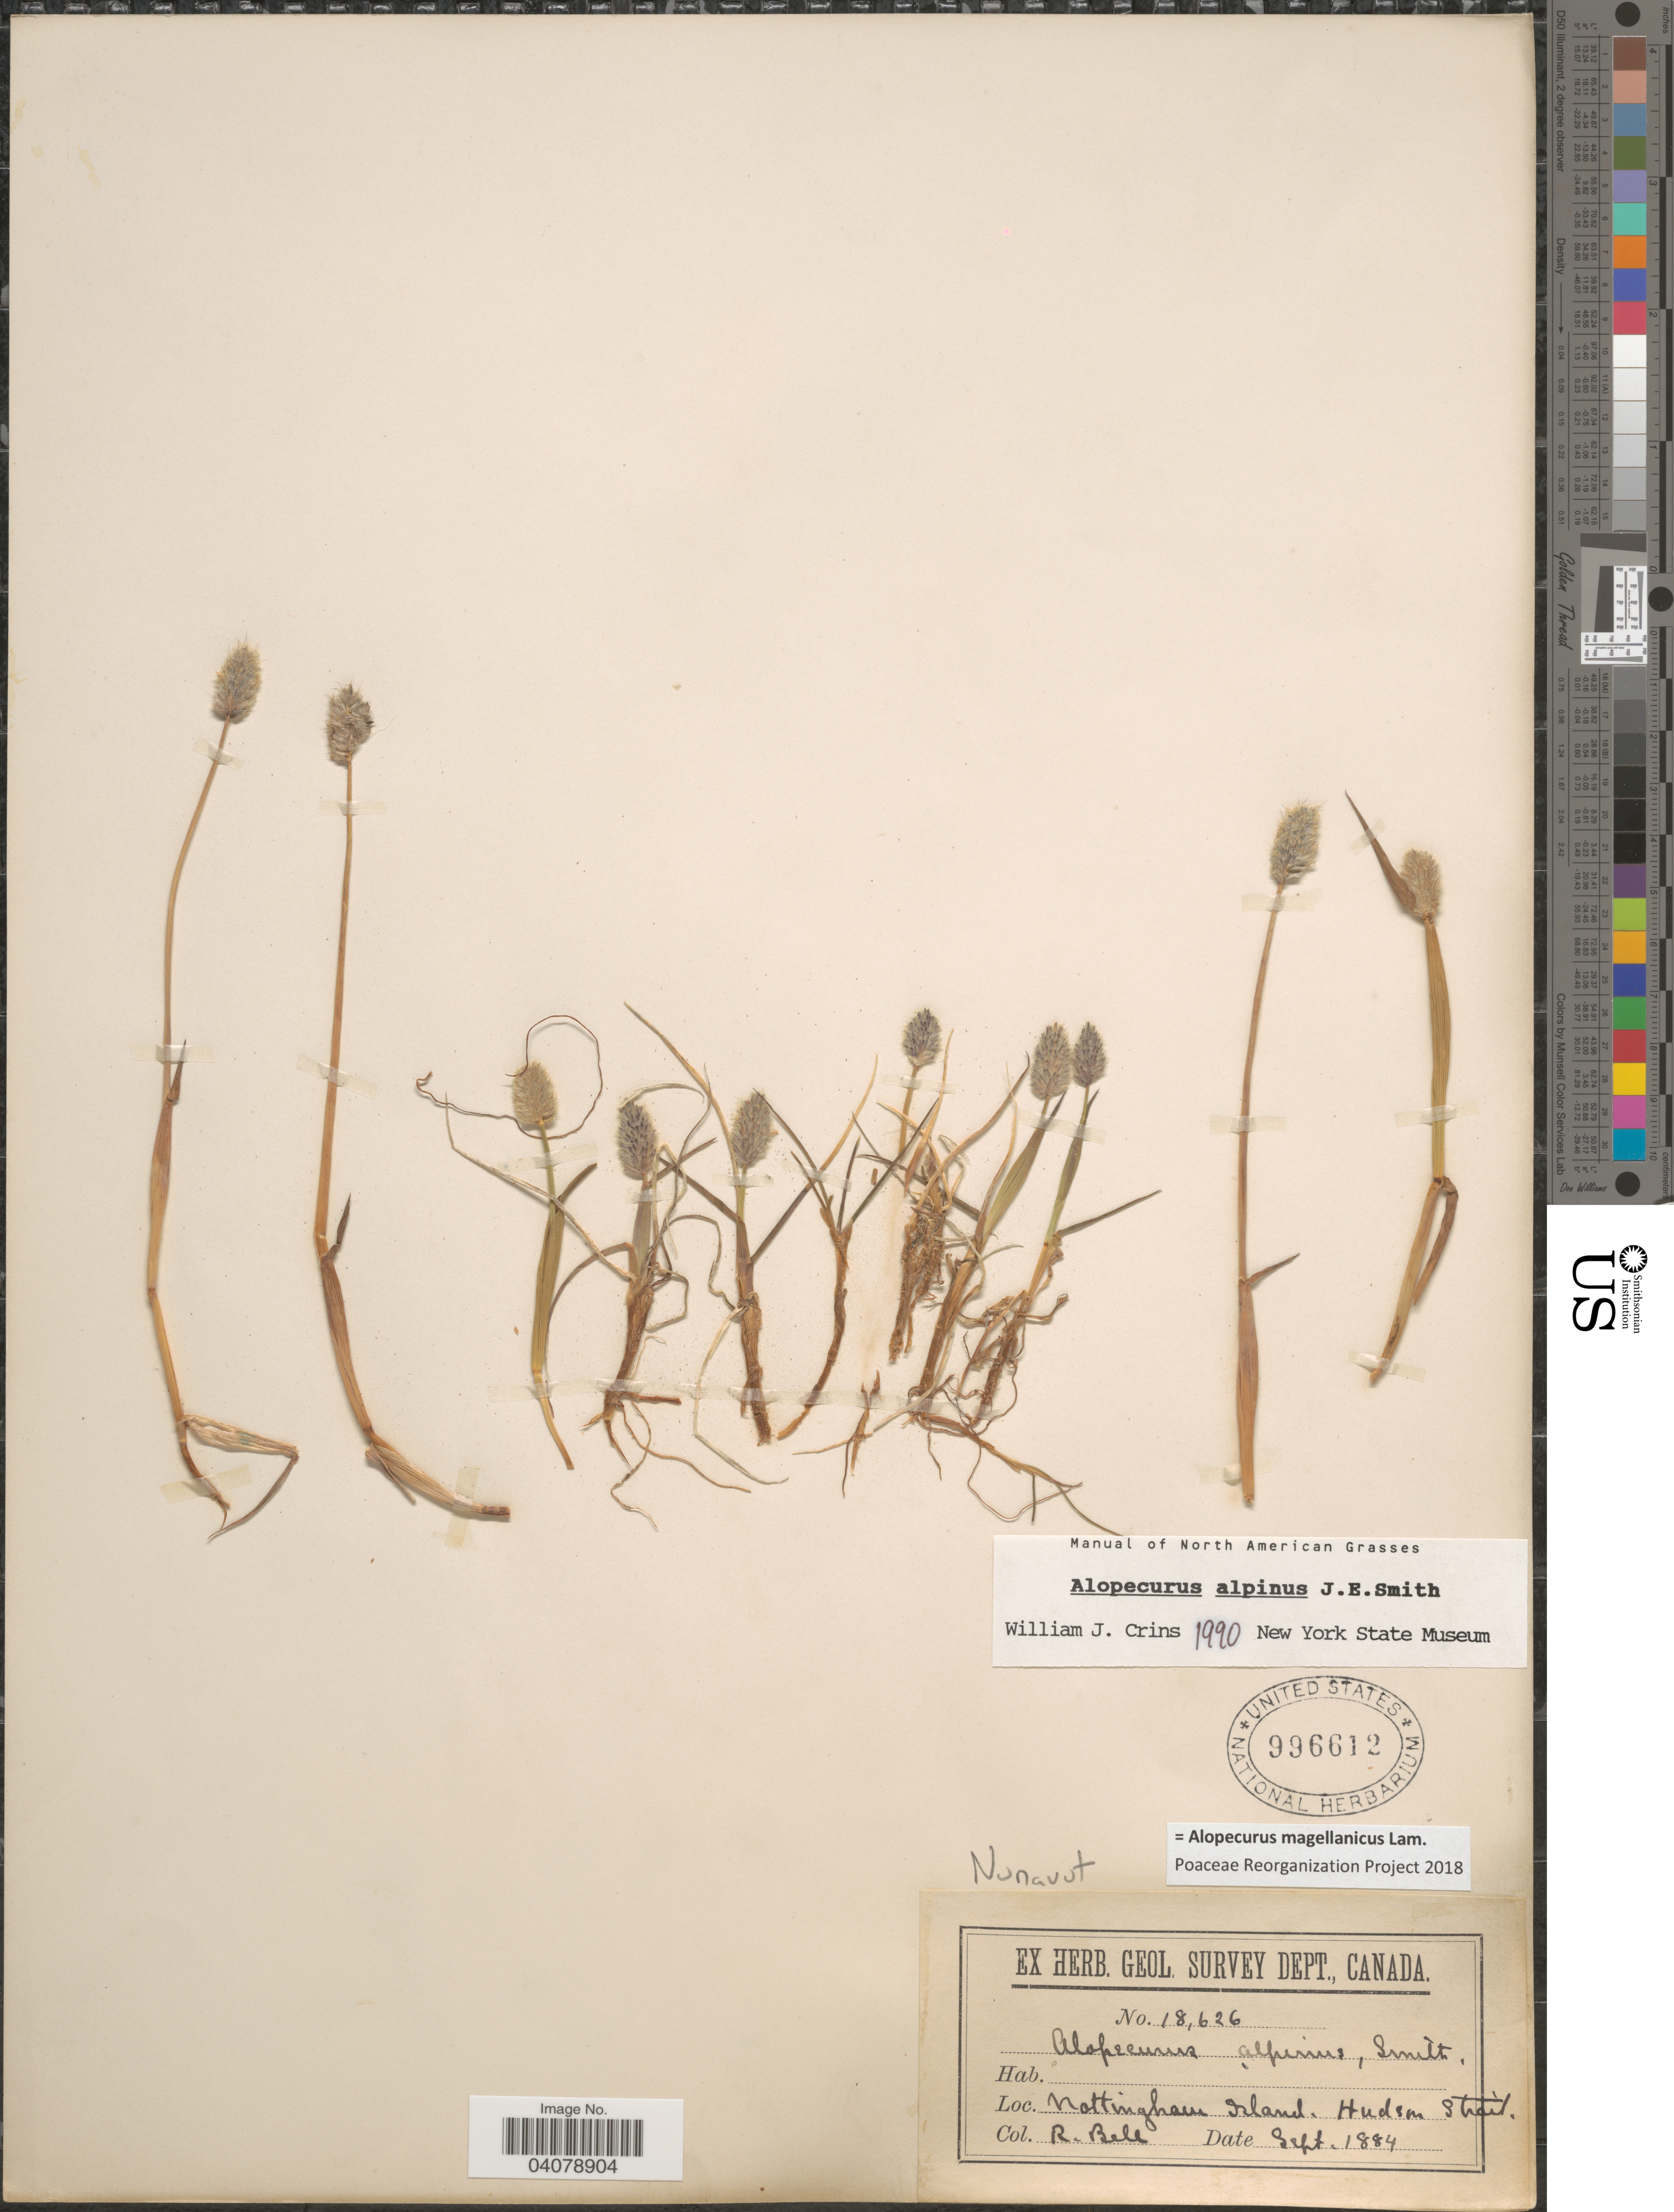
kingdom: Plantae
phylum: Tracheophyta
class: Liliopsida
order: Poales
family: Poaceae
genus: Alopecurus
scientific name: Alopecurus magellanicus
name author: Lam.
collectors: C. R. Bell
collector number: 18626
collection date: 1884-09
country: Canada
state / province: Nunavut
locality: Herb. Geol. Survey Dept. Nottingham Island, Hudson Strait.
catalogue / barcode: US 996612